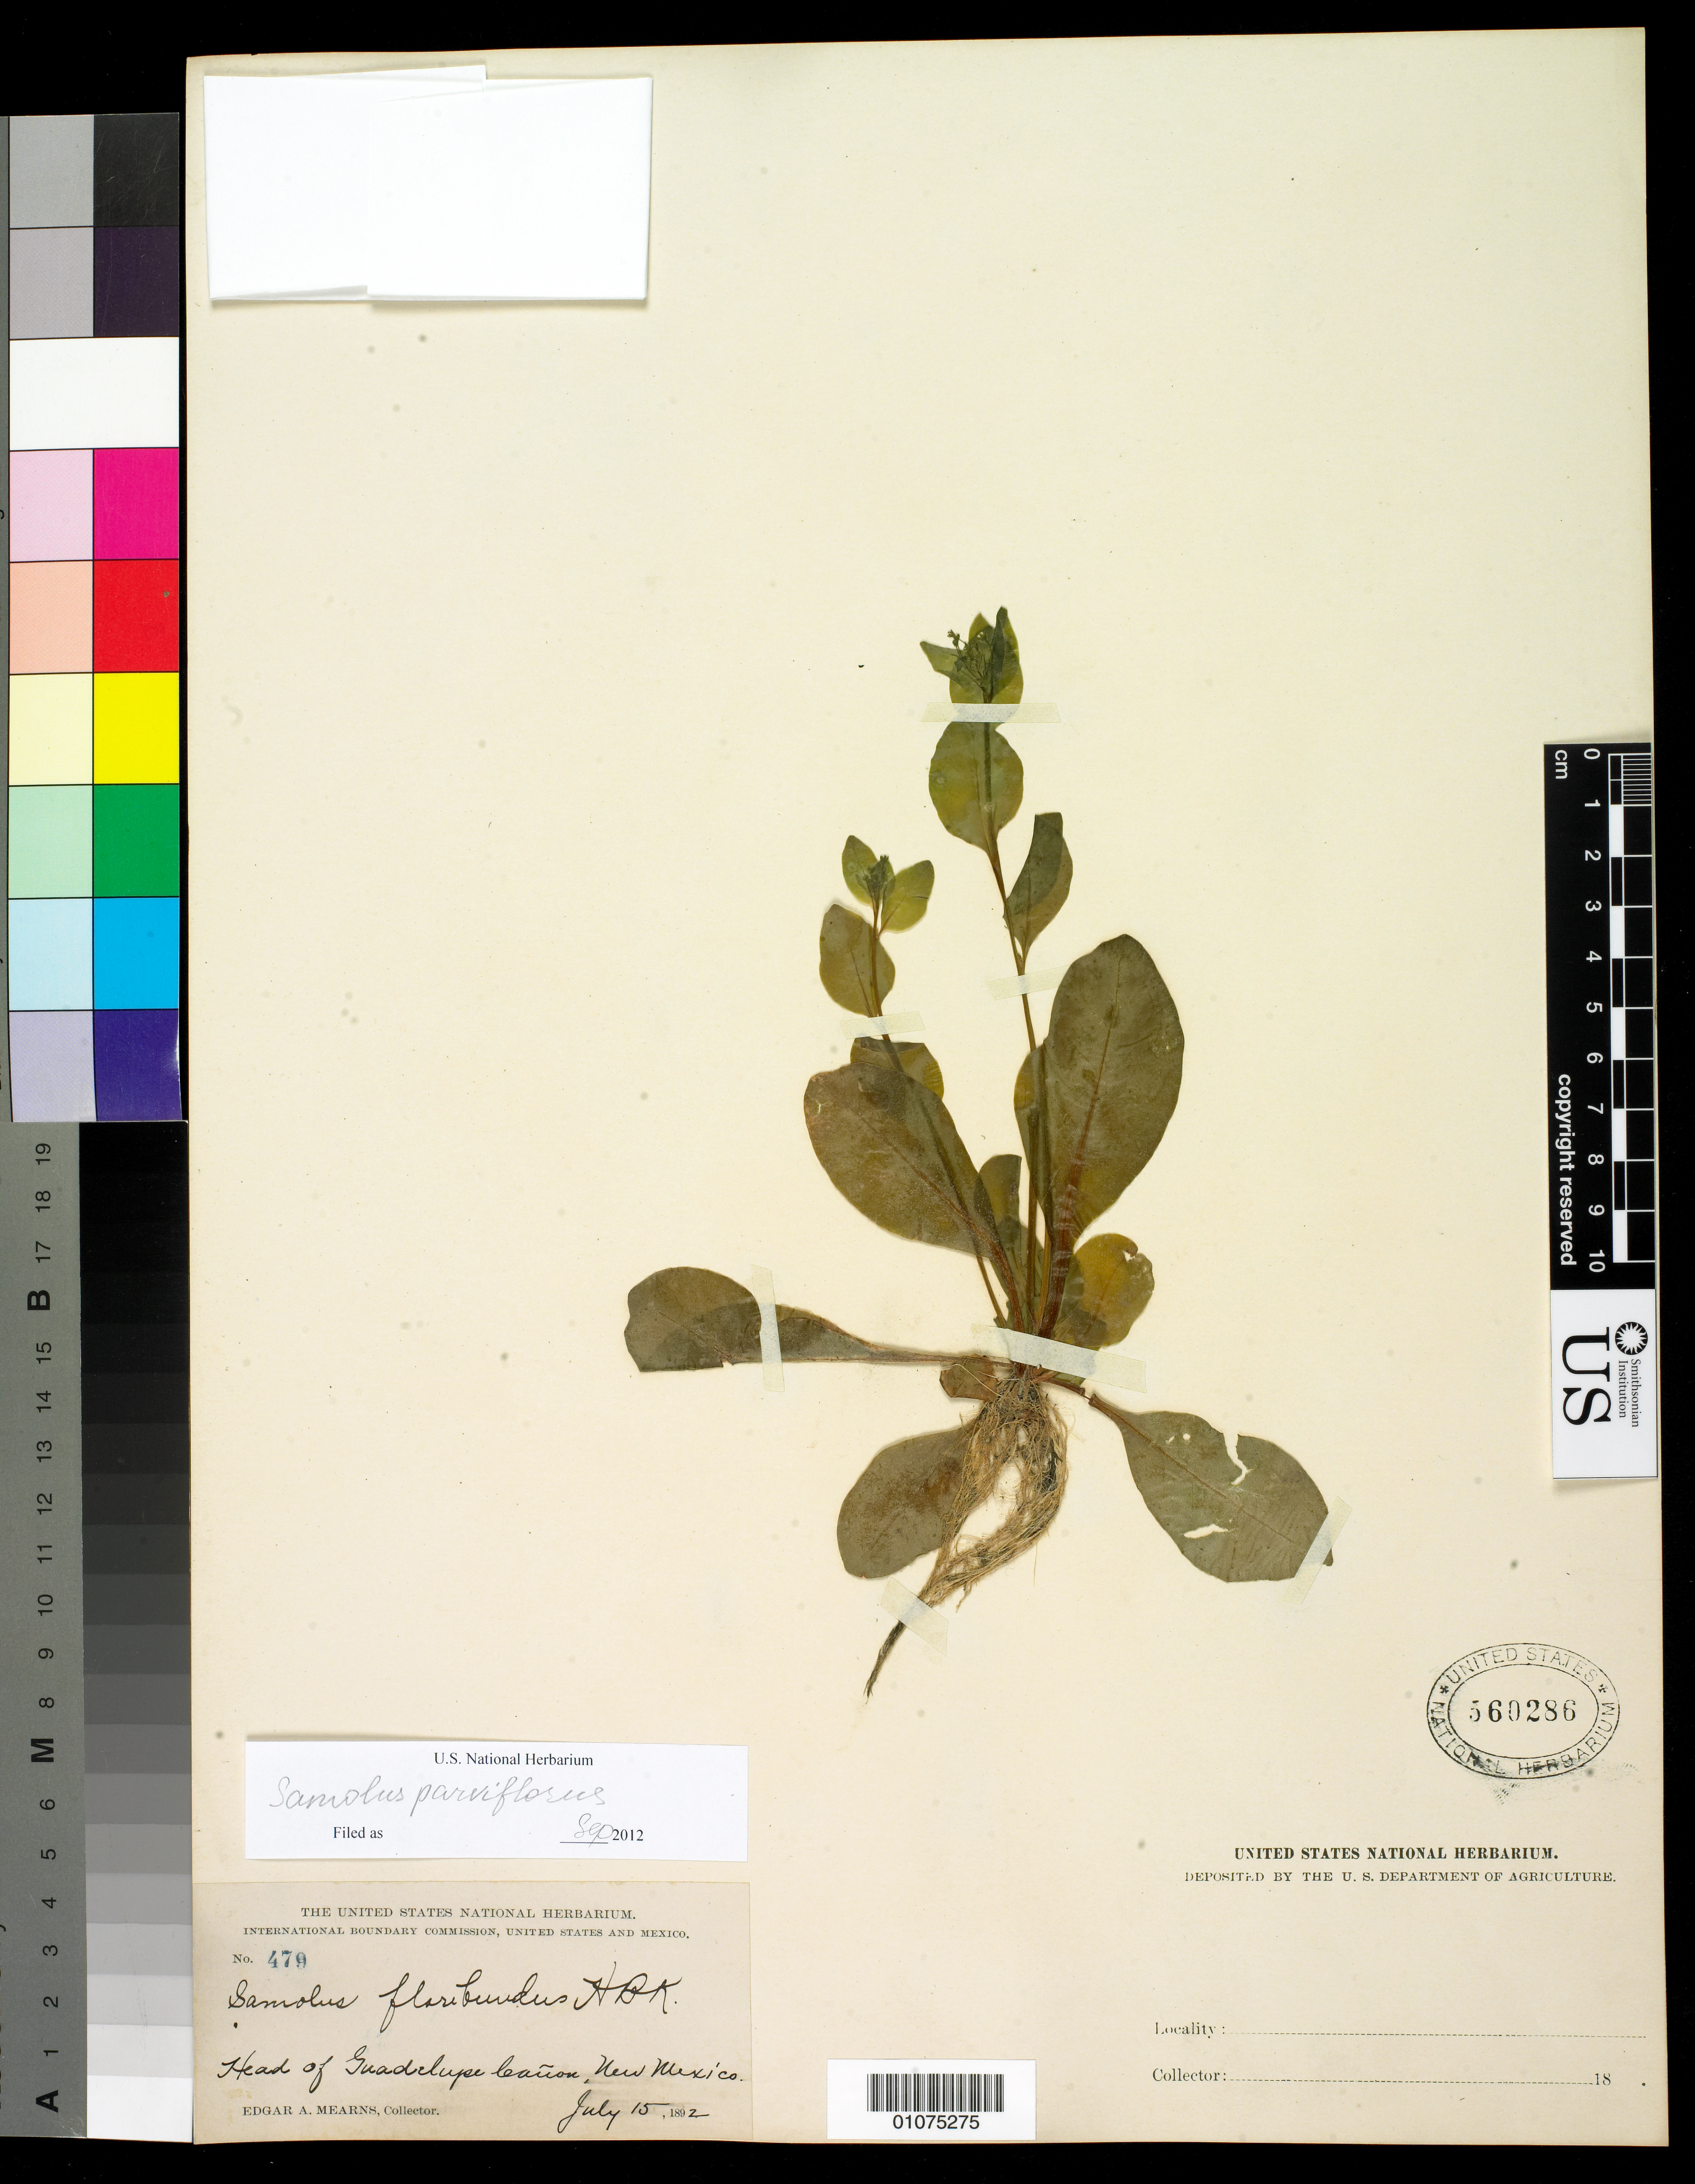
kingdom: Plantae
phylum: Tracheophyta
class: Magnoliopsida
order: Ericales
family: Primulaceae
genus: Samolus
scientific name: Samolus parviflorus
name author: Raf.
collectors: E. A. Mearns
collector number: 479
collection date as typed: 15 Jul 1892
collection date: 1892-07-15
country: United States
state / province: New Mexico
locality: Head of Guadelupe Canyon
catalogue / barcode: US 560286